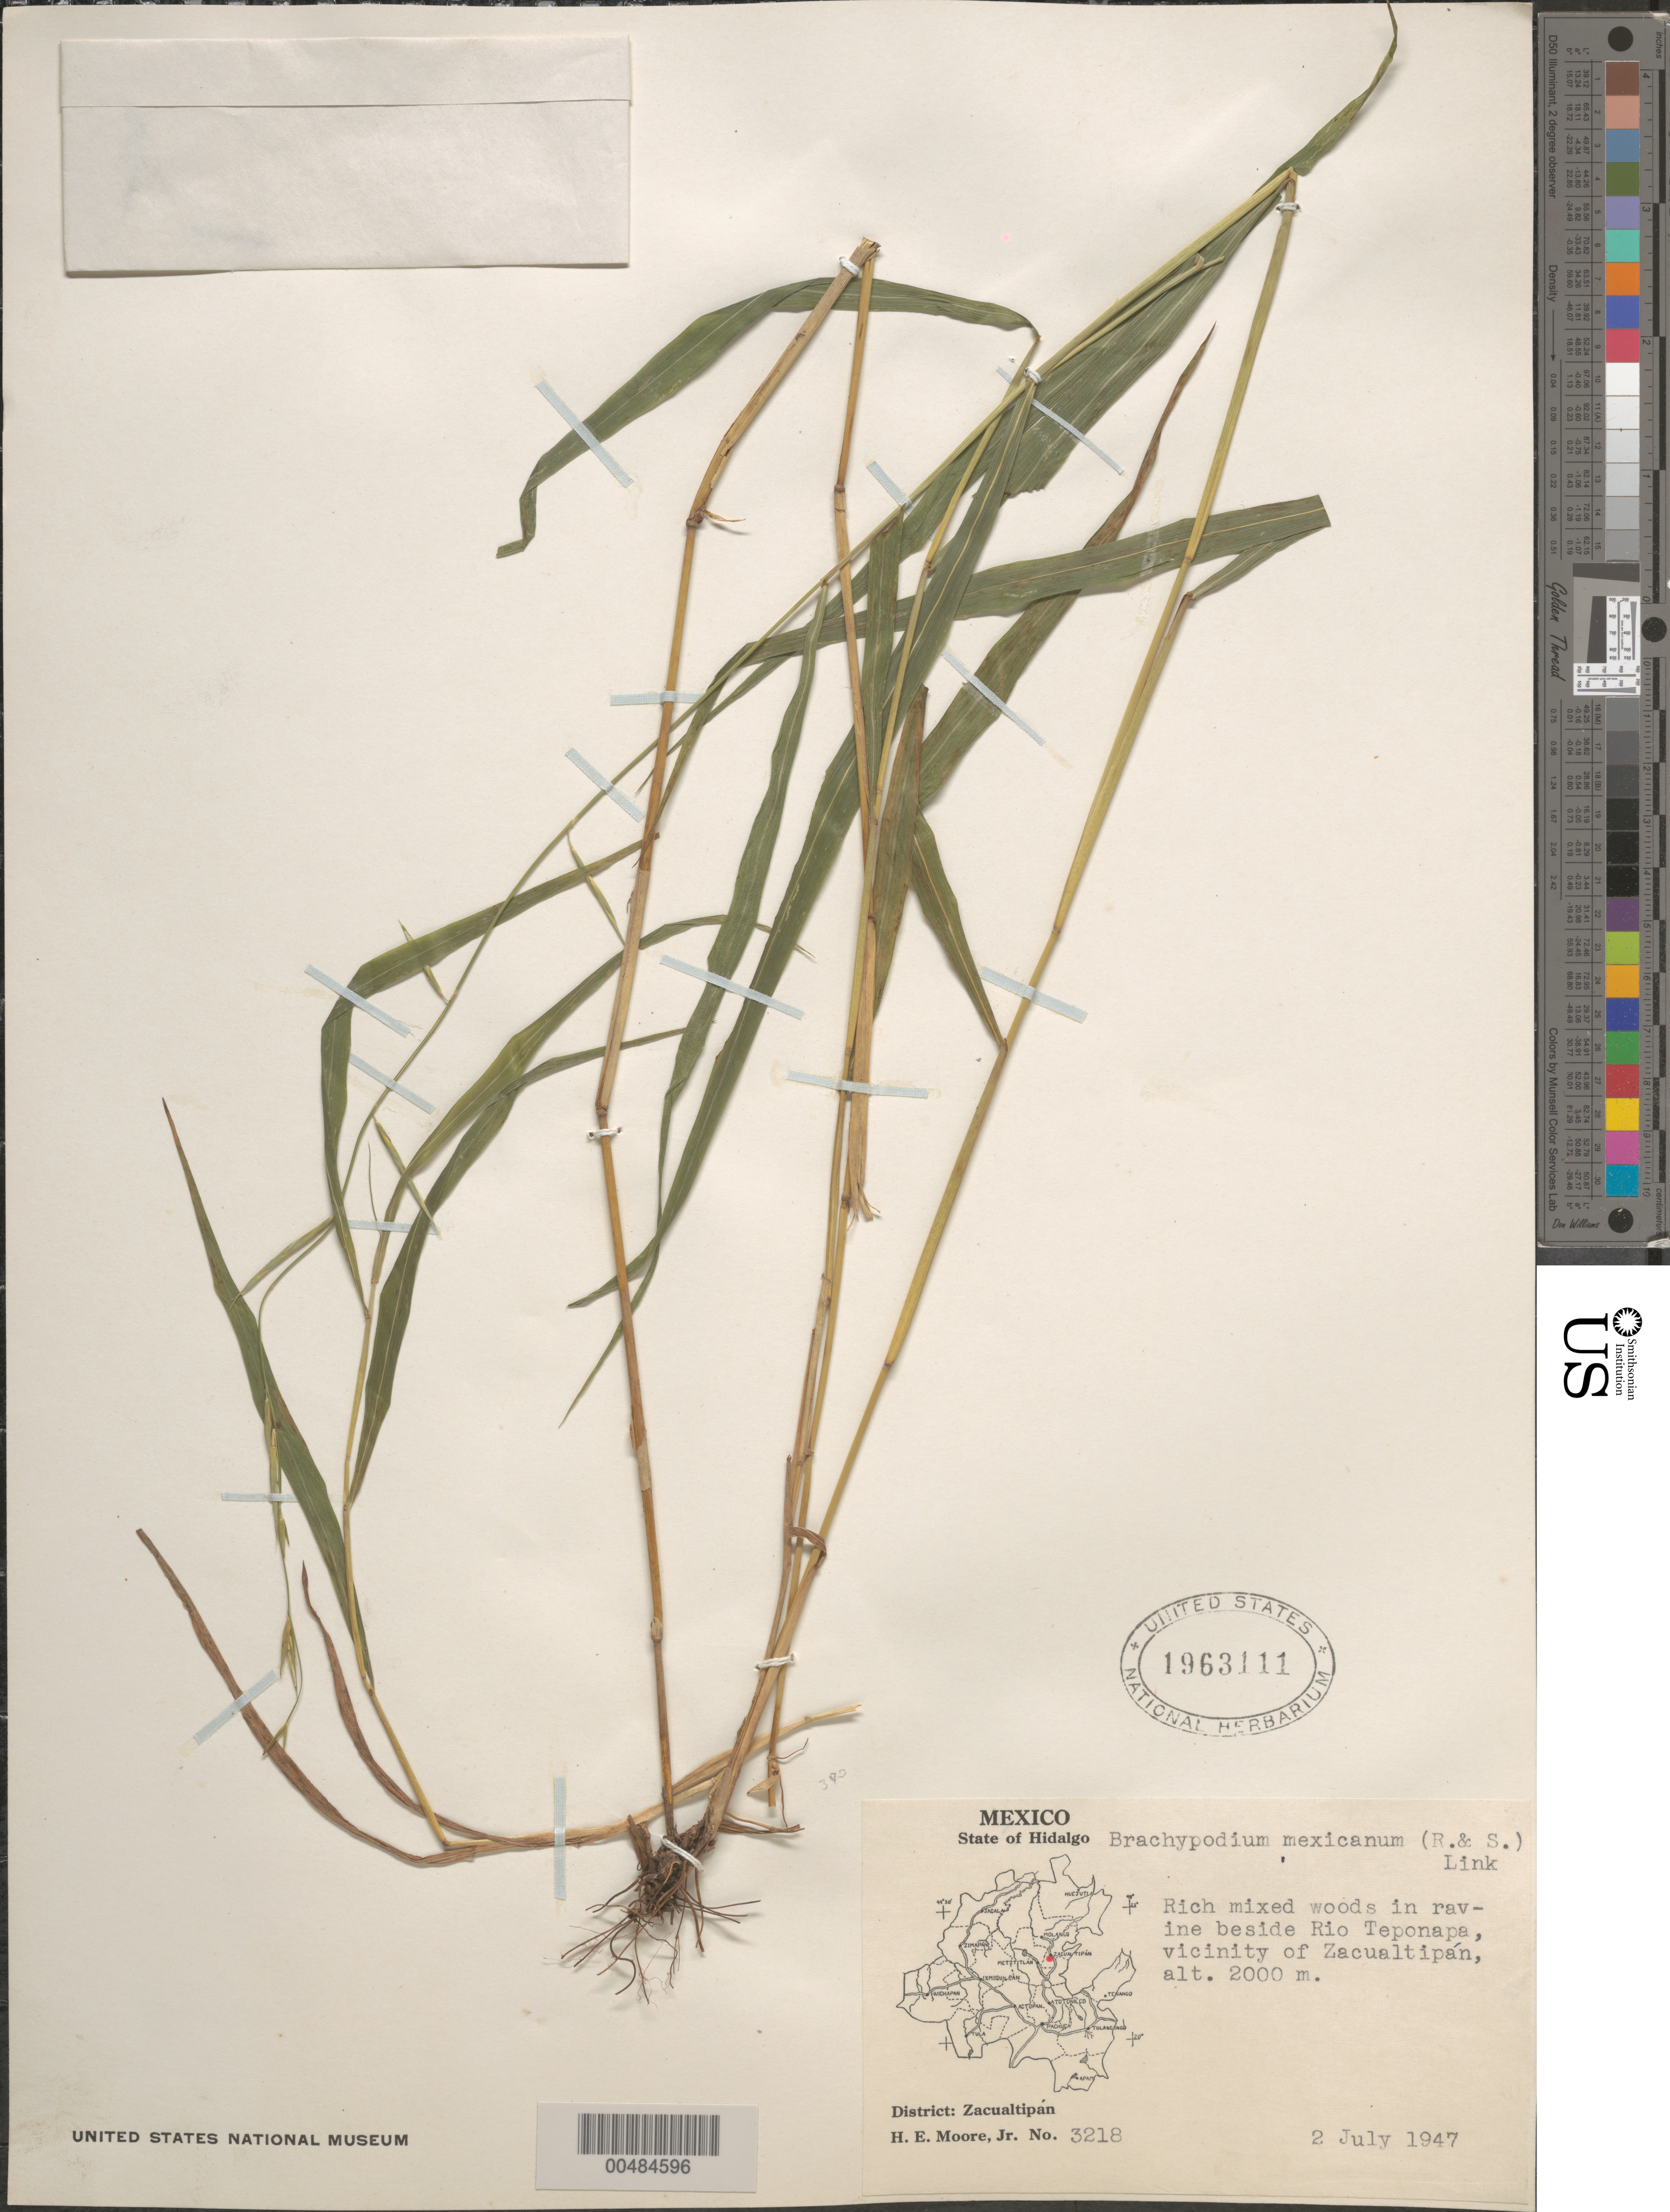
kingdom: Plantae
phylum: Tracheophyta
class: Liliopsida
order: Poales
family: Poaceae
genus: Brachypodium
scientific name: Brachypodium mexicanum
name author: (Roem. & Schult.) Link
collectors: H. E. Moore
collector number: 3218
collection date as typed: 2 Jul 1947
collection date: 1947-07-02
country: Mexico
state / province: Hidalgo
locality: Dist. Zacualtipán, beside Rio Teponapa, vicinity of Zacualtipán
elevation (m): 2000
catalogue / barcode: US 1963111